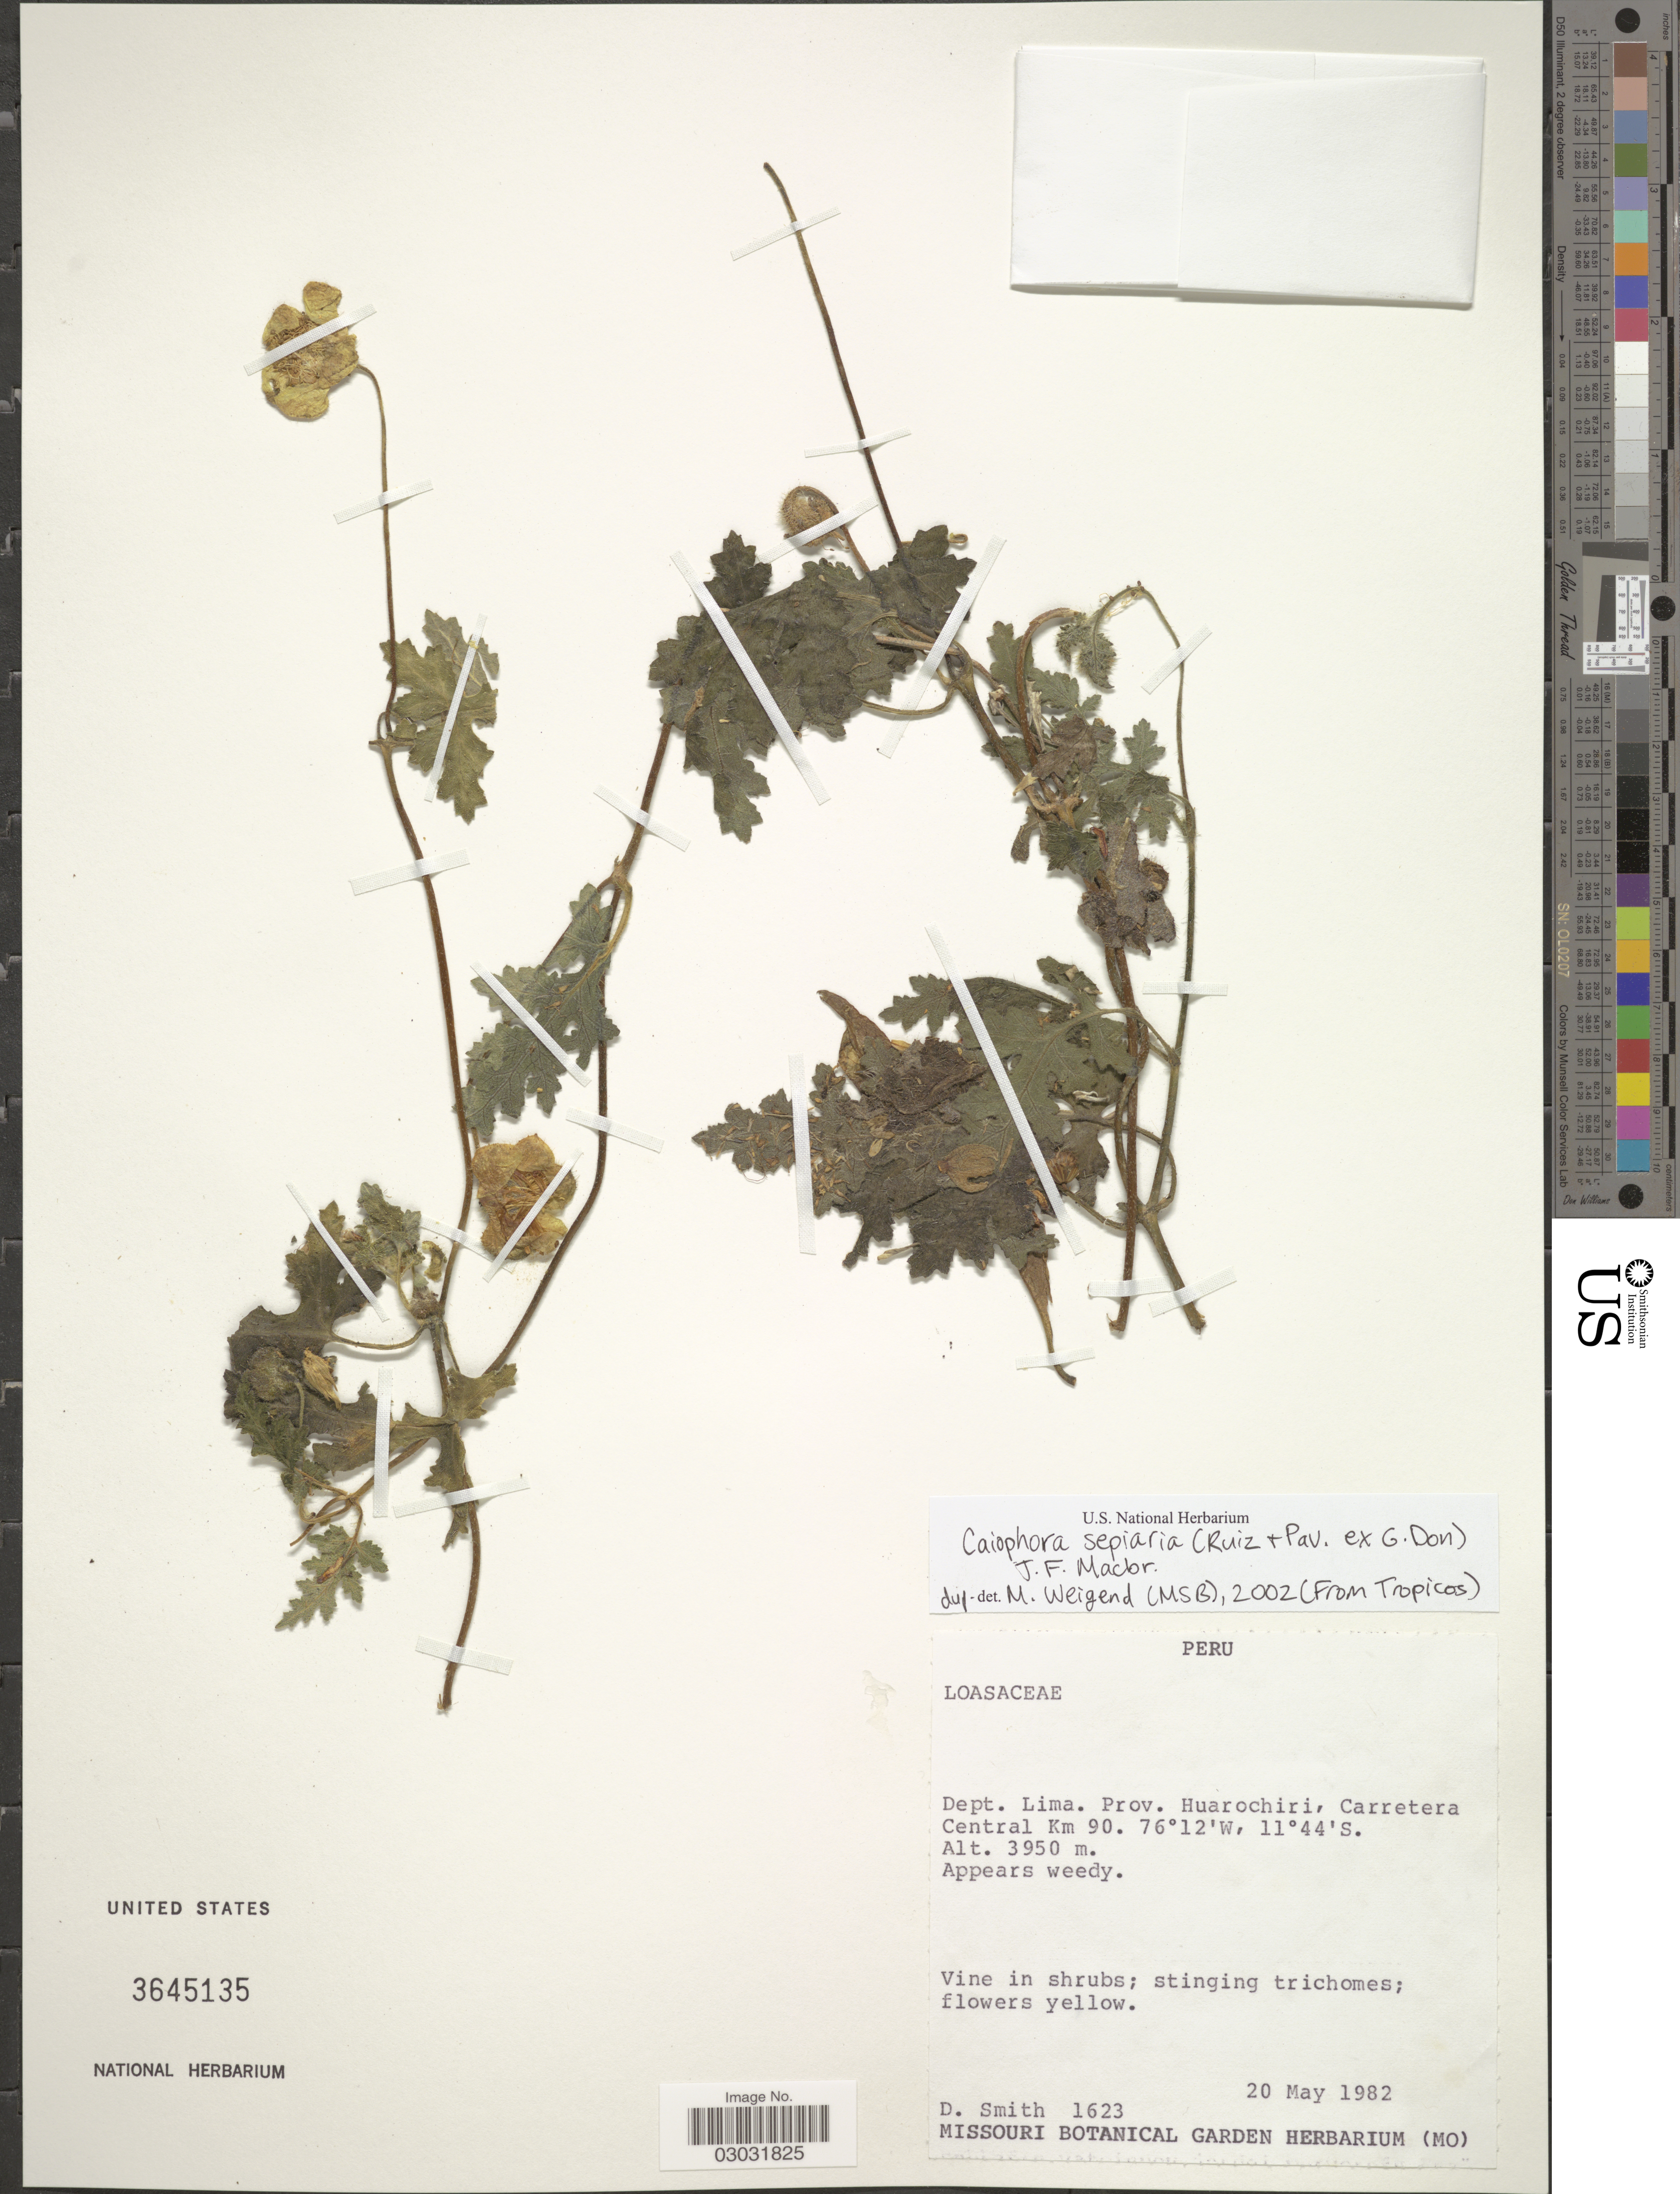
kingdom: Plantae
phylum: Tracheophyta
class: Magnoliopsida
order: Cornales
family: Loasaceae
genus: Caiophora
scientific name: Caiophora sepiaria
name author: (Ruiz & Pav. ex G. Don) J.F. Macbr.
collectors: D. Smith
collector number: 1623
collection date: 1982-05-20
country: Peru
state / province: Lima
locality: Dept. Lima. Prov. Huarochiri, Carretera Central Km 90.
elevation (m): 3950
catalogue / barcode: US 3645135